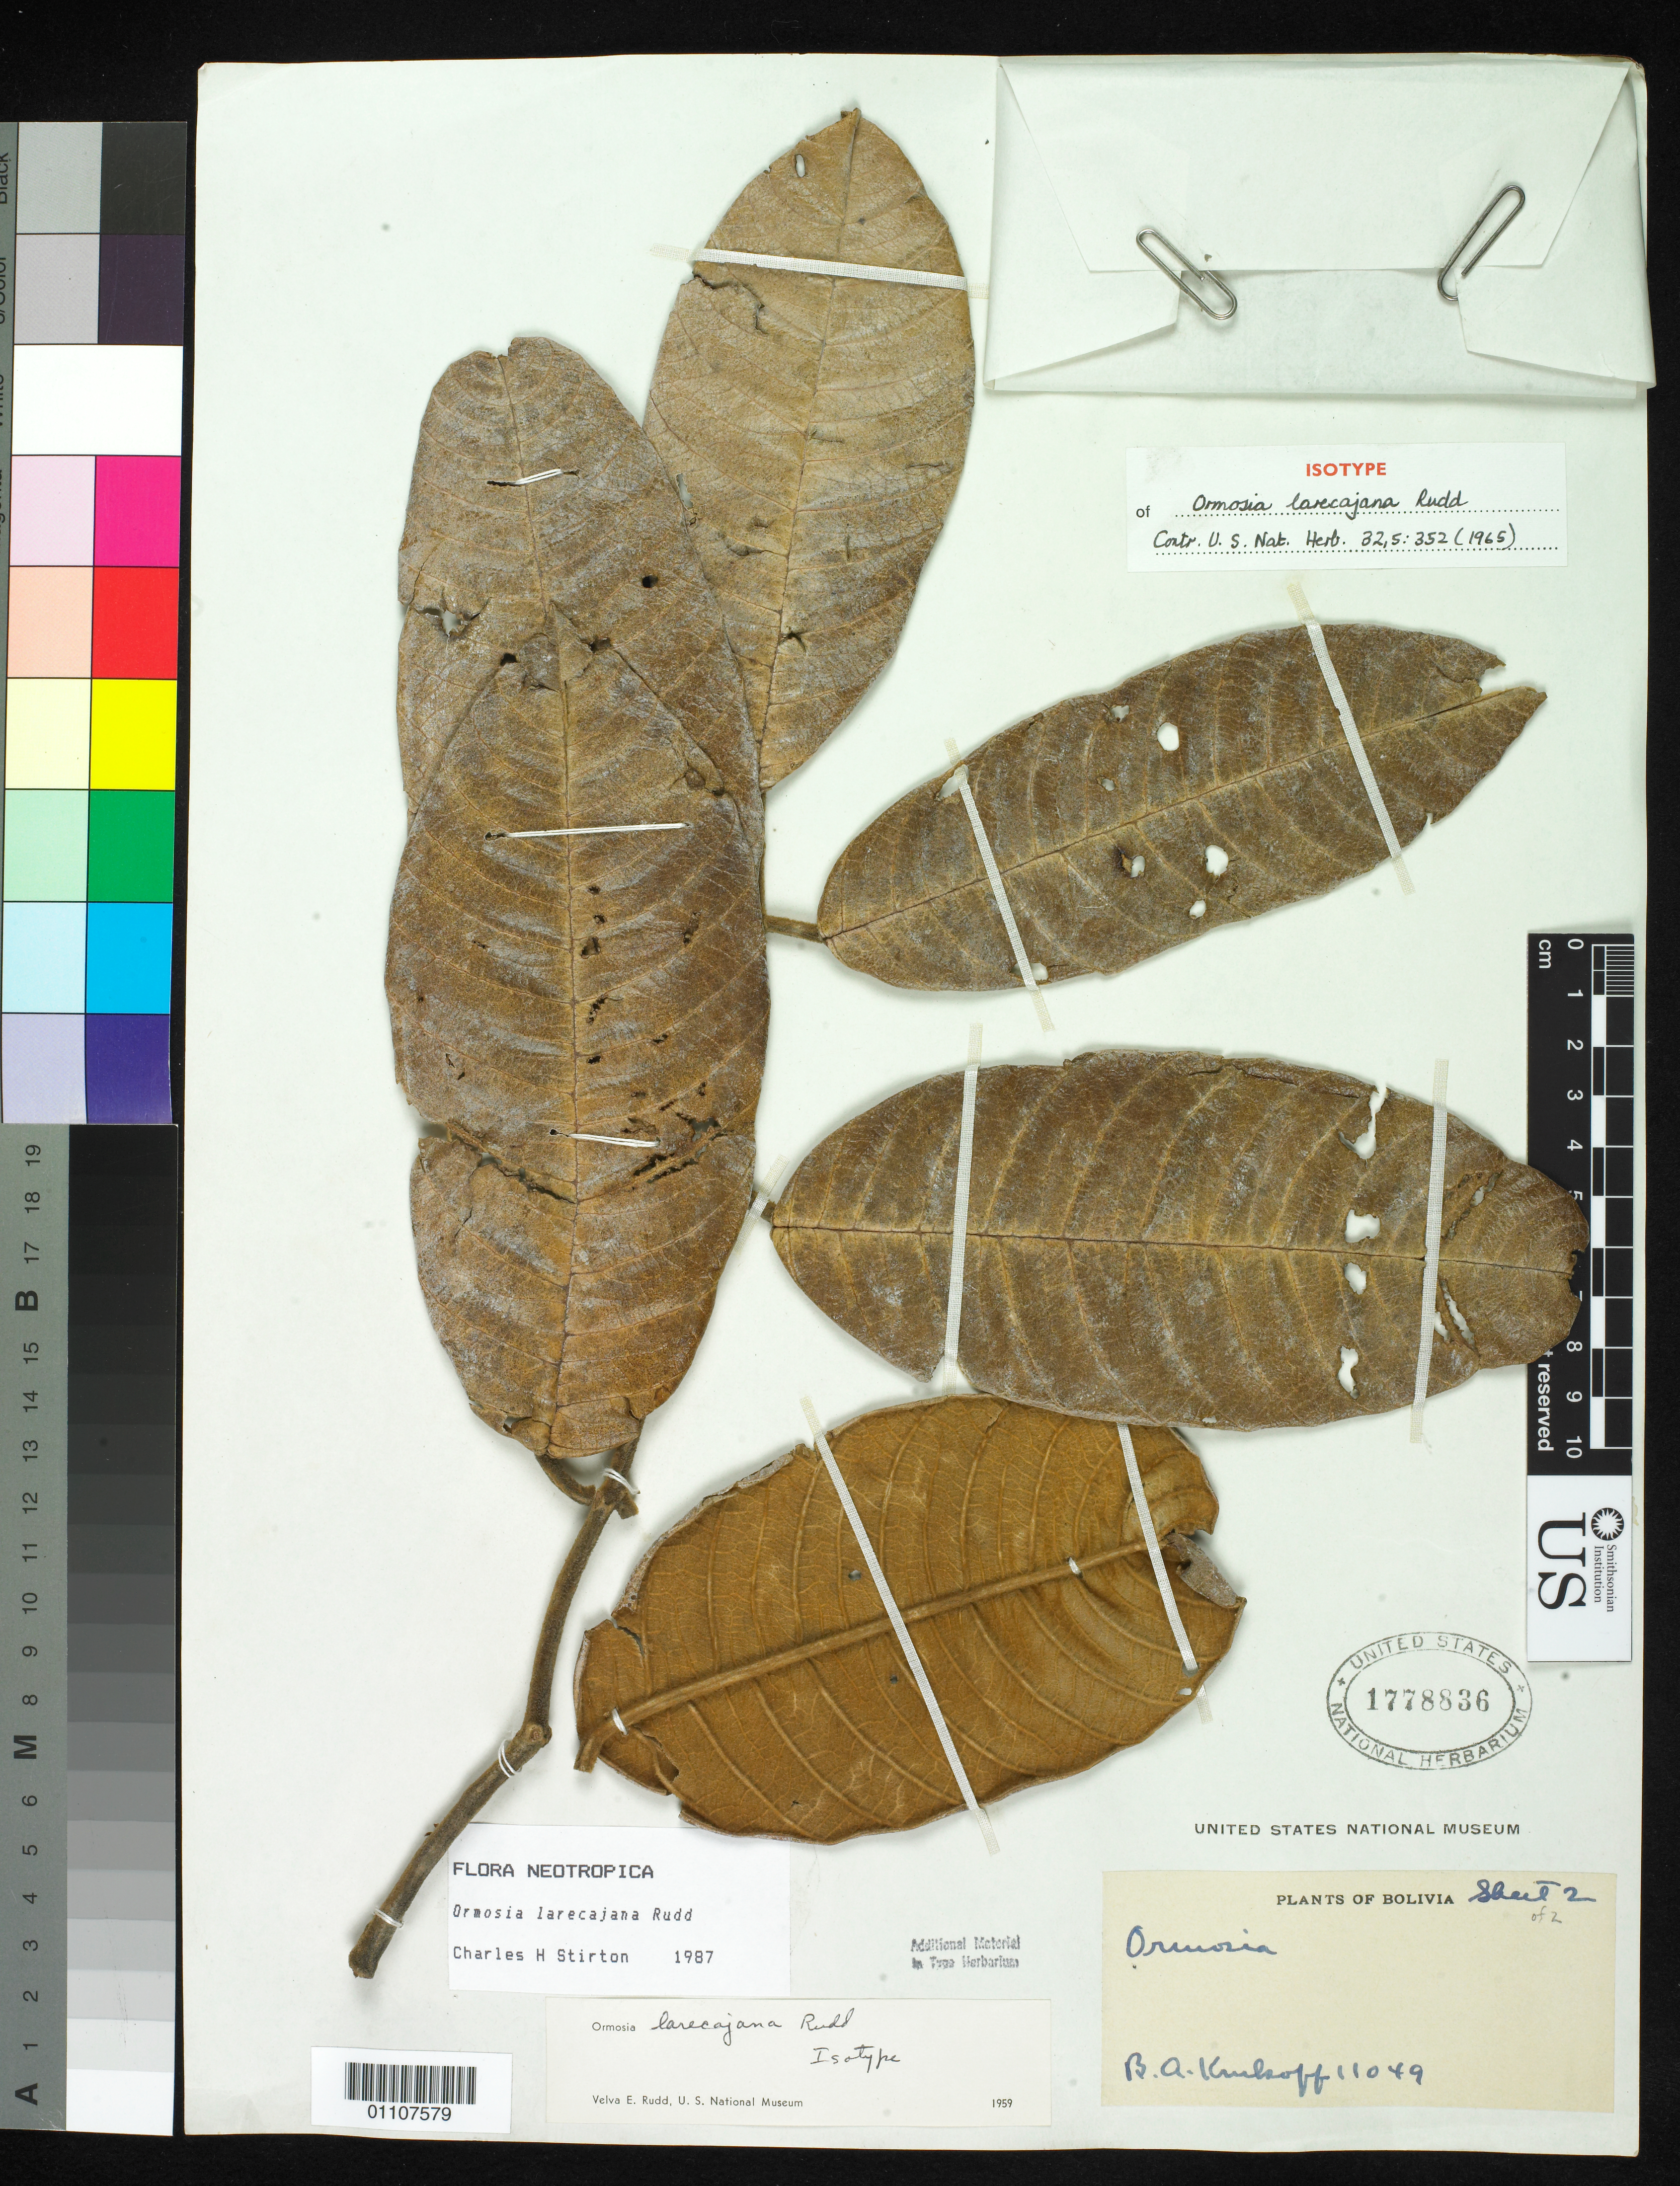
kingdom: Plantae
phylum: Tracheophyta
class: Magnoliopsida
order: Fabales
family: Fabaceae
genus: Ormosia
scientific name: Ormosia larecajana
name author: Rudd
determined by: Rudd, V. E.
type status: Isotype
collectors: B. A. Krukoff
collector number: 11049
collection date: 1939-10-08/1939-11-15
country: Bolivia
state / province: La Paz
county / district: Larecaja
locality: Copacabana (about 10 km south of Mapiri).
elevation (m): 850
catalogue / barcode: US 1778836